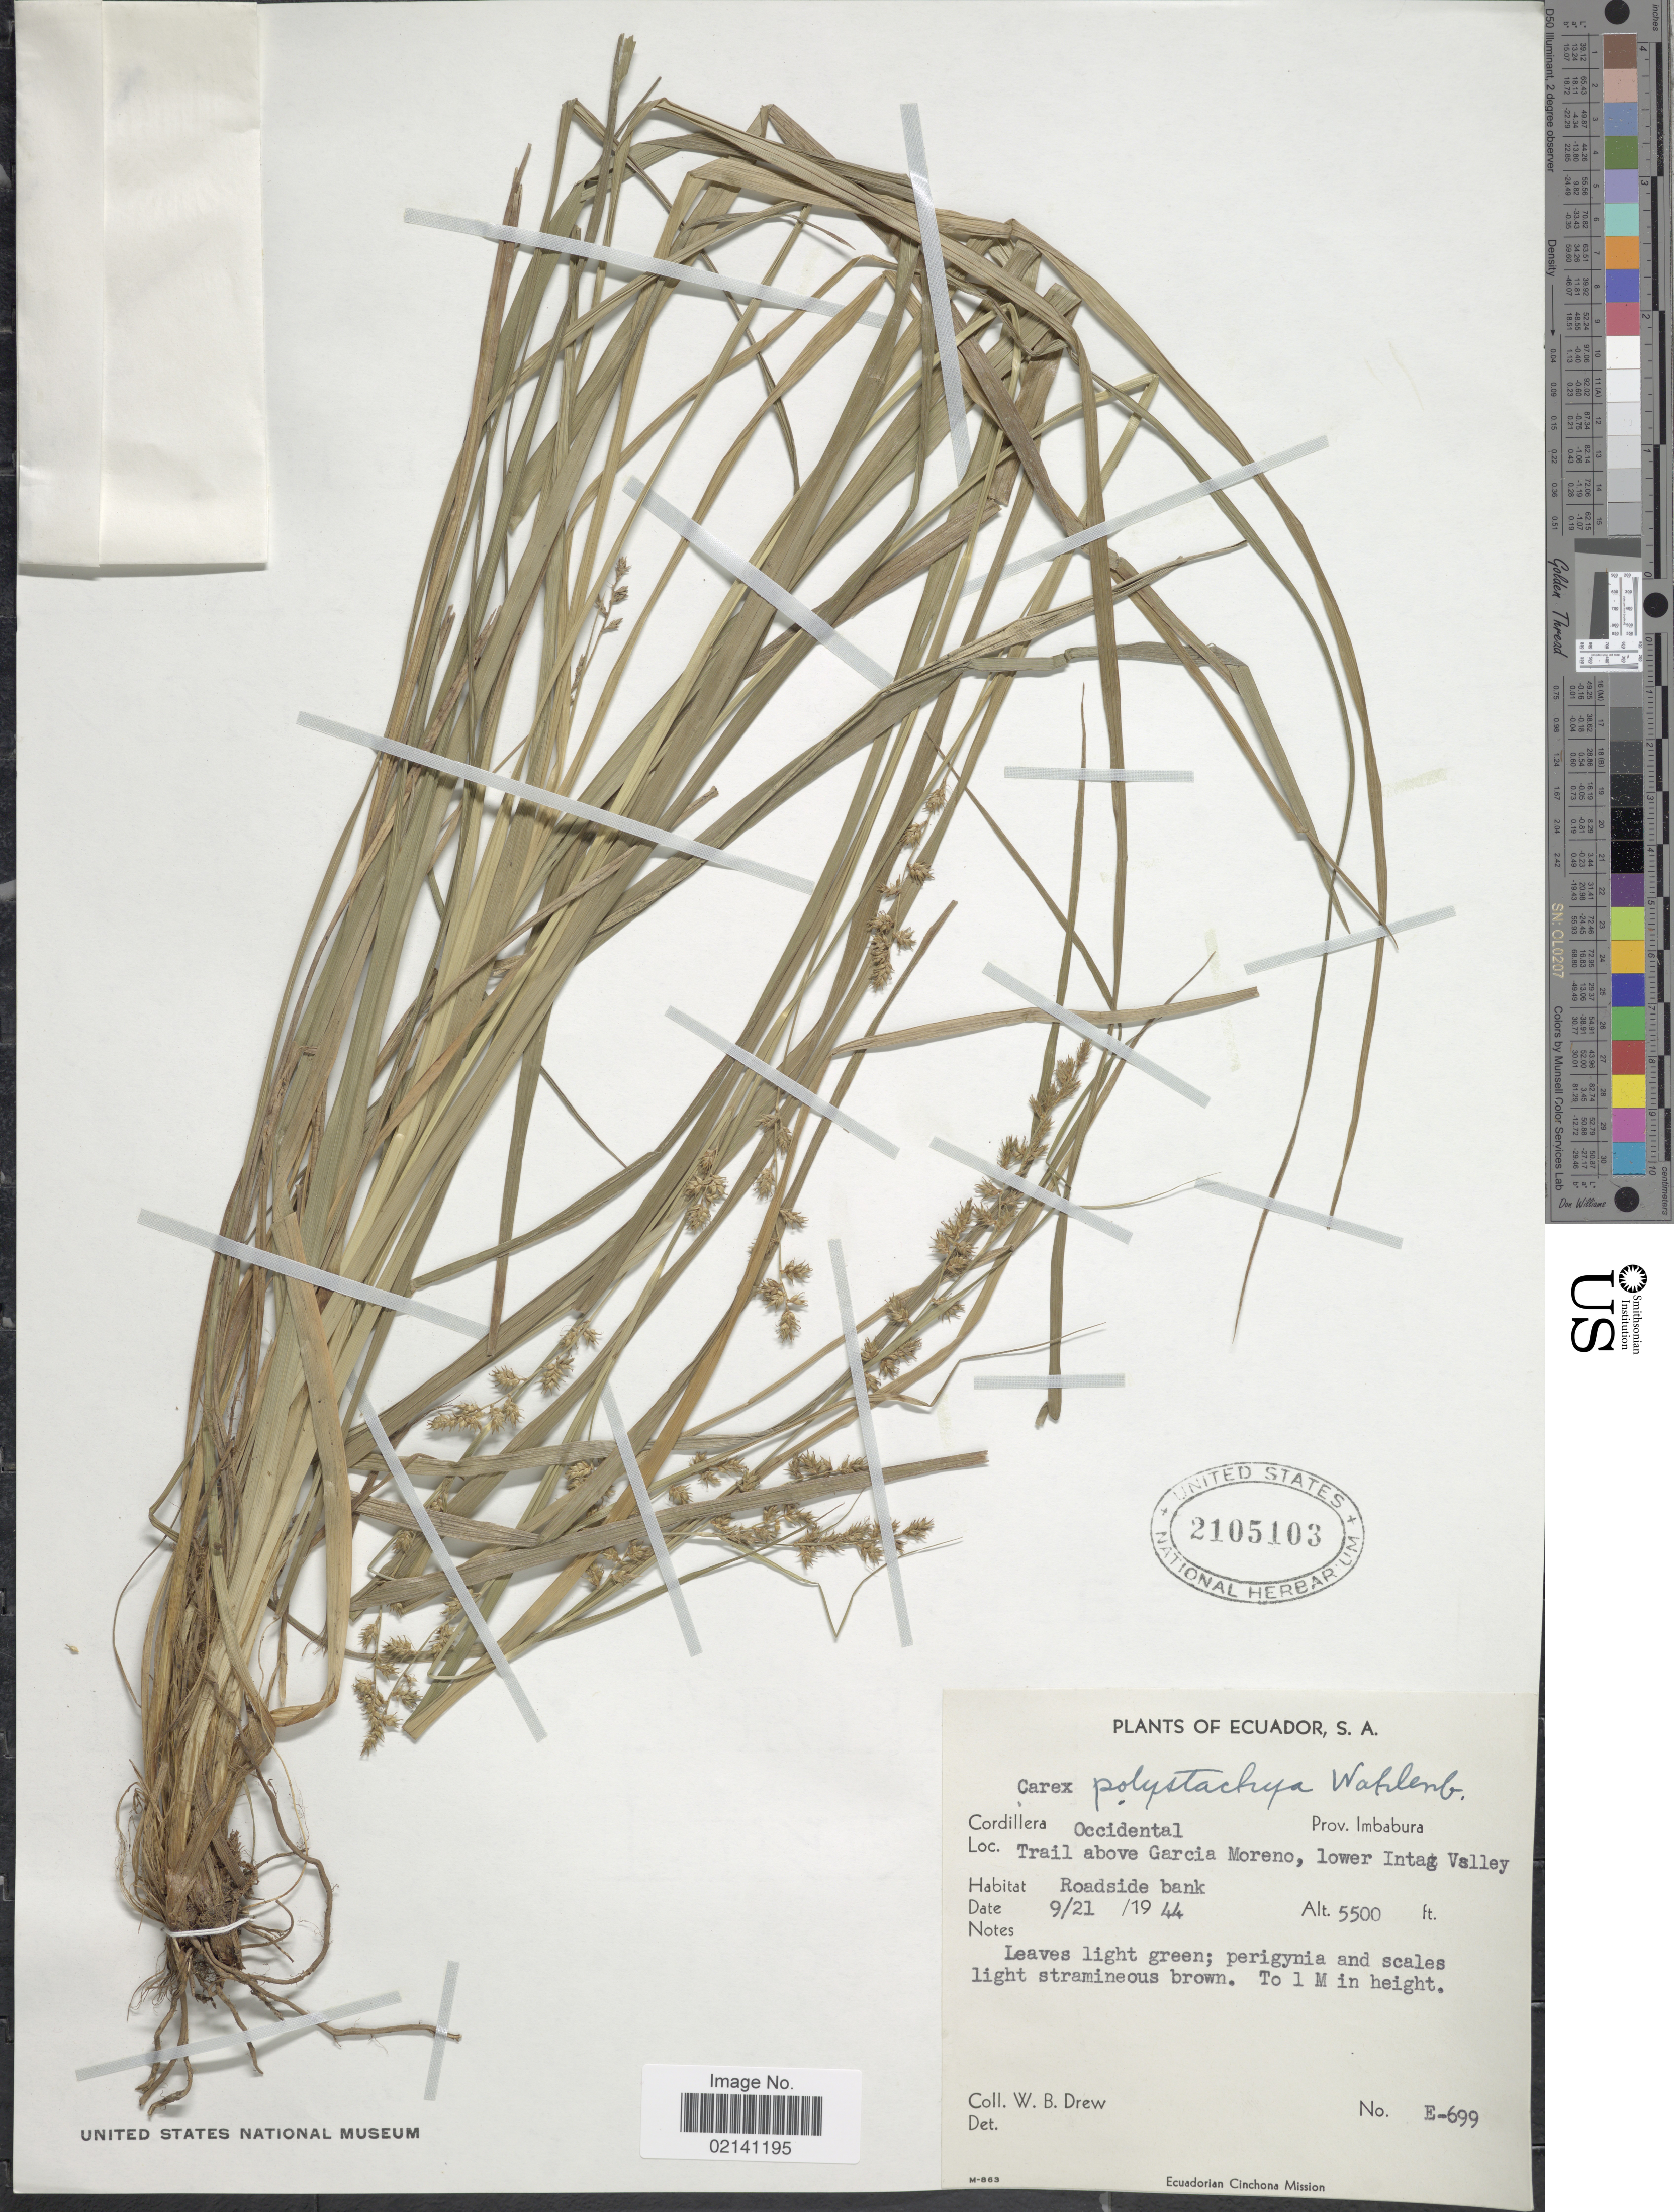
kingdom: Plantae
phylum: Tracheophyta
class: Liliopsida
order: Poales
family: Cyperaceae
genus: Carex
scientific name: Carex polystachya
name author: Sw. ex Wahlenb.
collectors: W. B. Drew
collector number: E-699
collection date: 1944-09-21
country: Ecuador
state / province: Imbabura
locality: S.A., Cordillera Occidental, Trail above Garcia Moreno, lower Intag Valley, Roadside bank.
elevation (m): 1676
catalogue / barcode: US 2105103